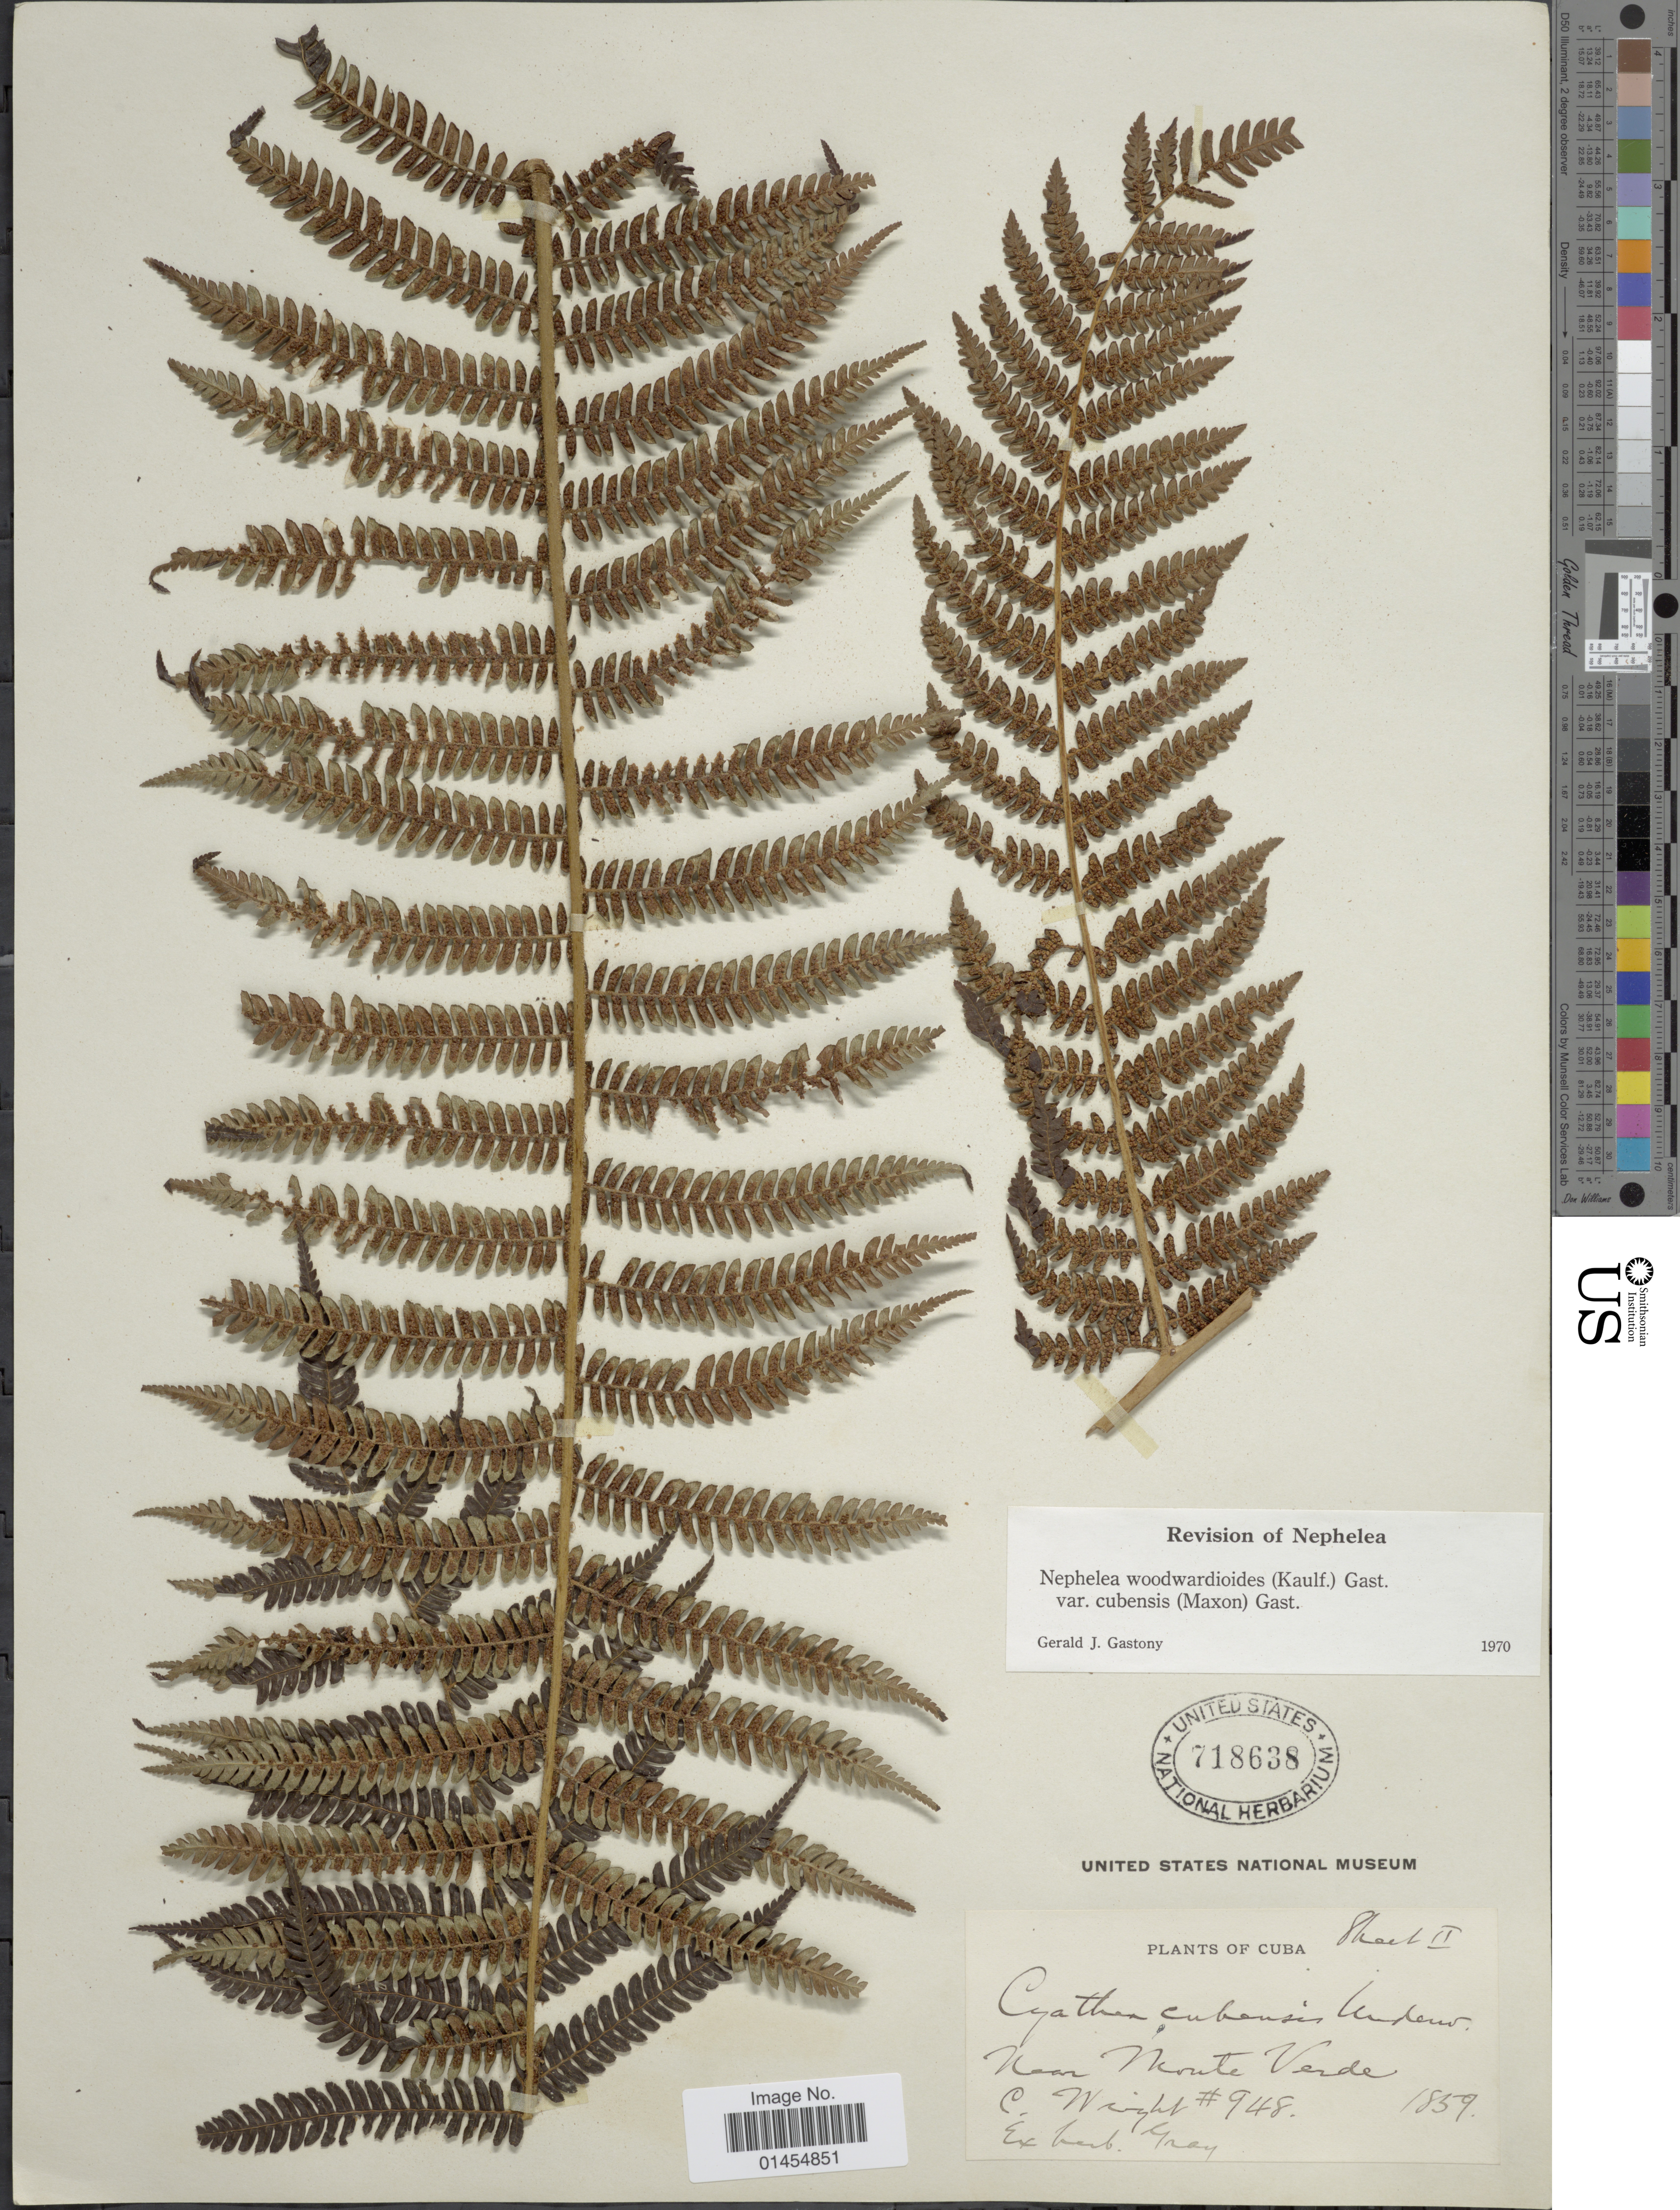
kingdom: Plantae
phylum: Tracheophyta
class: Polypodiopsida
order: Cyatheales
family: Cyatheaceae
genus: Alsophila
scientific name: Alsophila woodwardioides var. cubensis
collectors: C. Wright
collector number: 948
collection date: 1859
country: Cuba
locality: Near Monte Verde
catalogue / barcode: US 718638